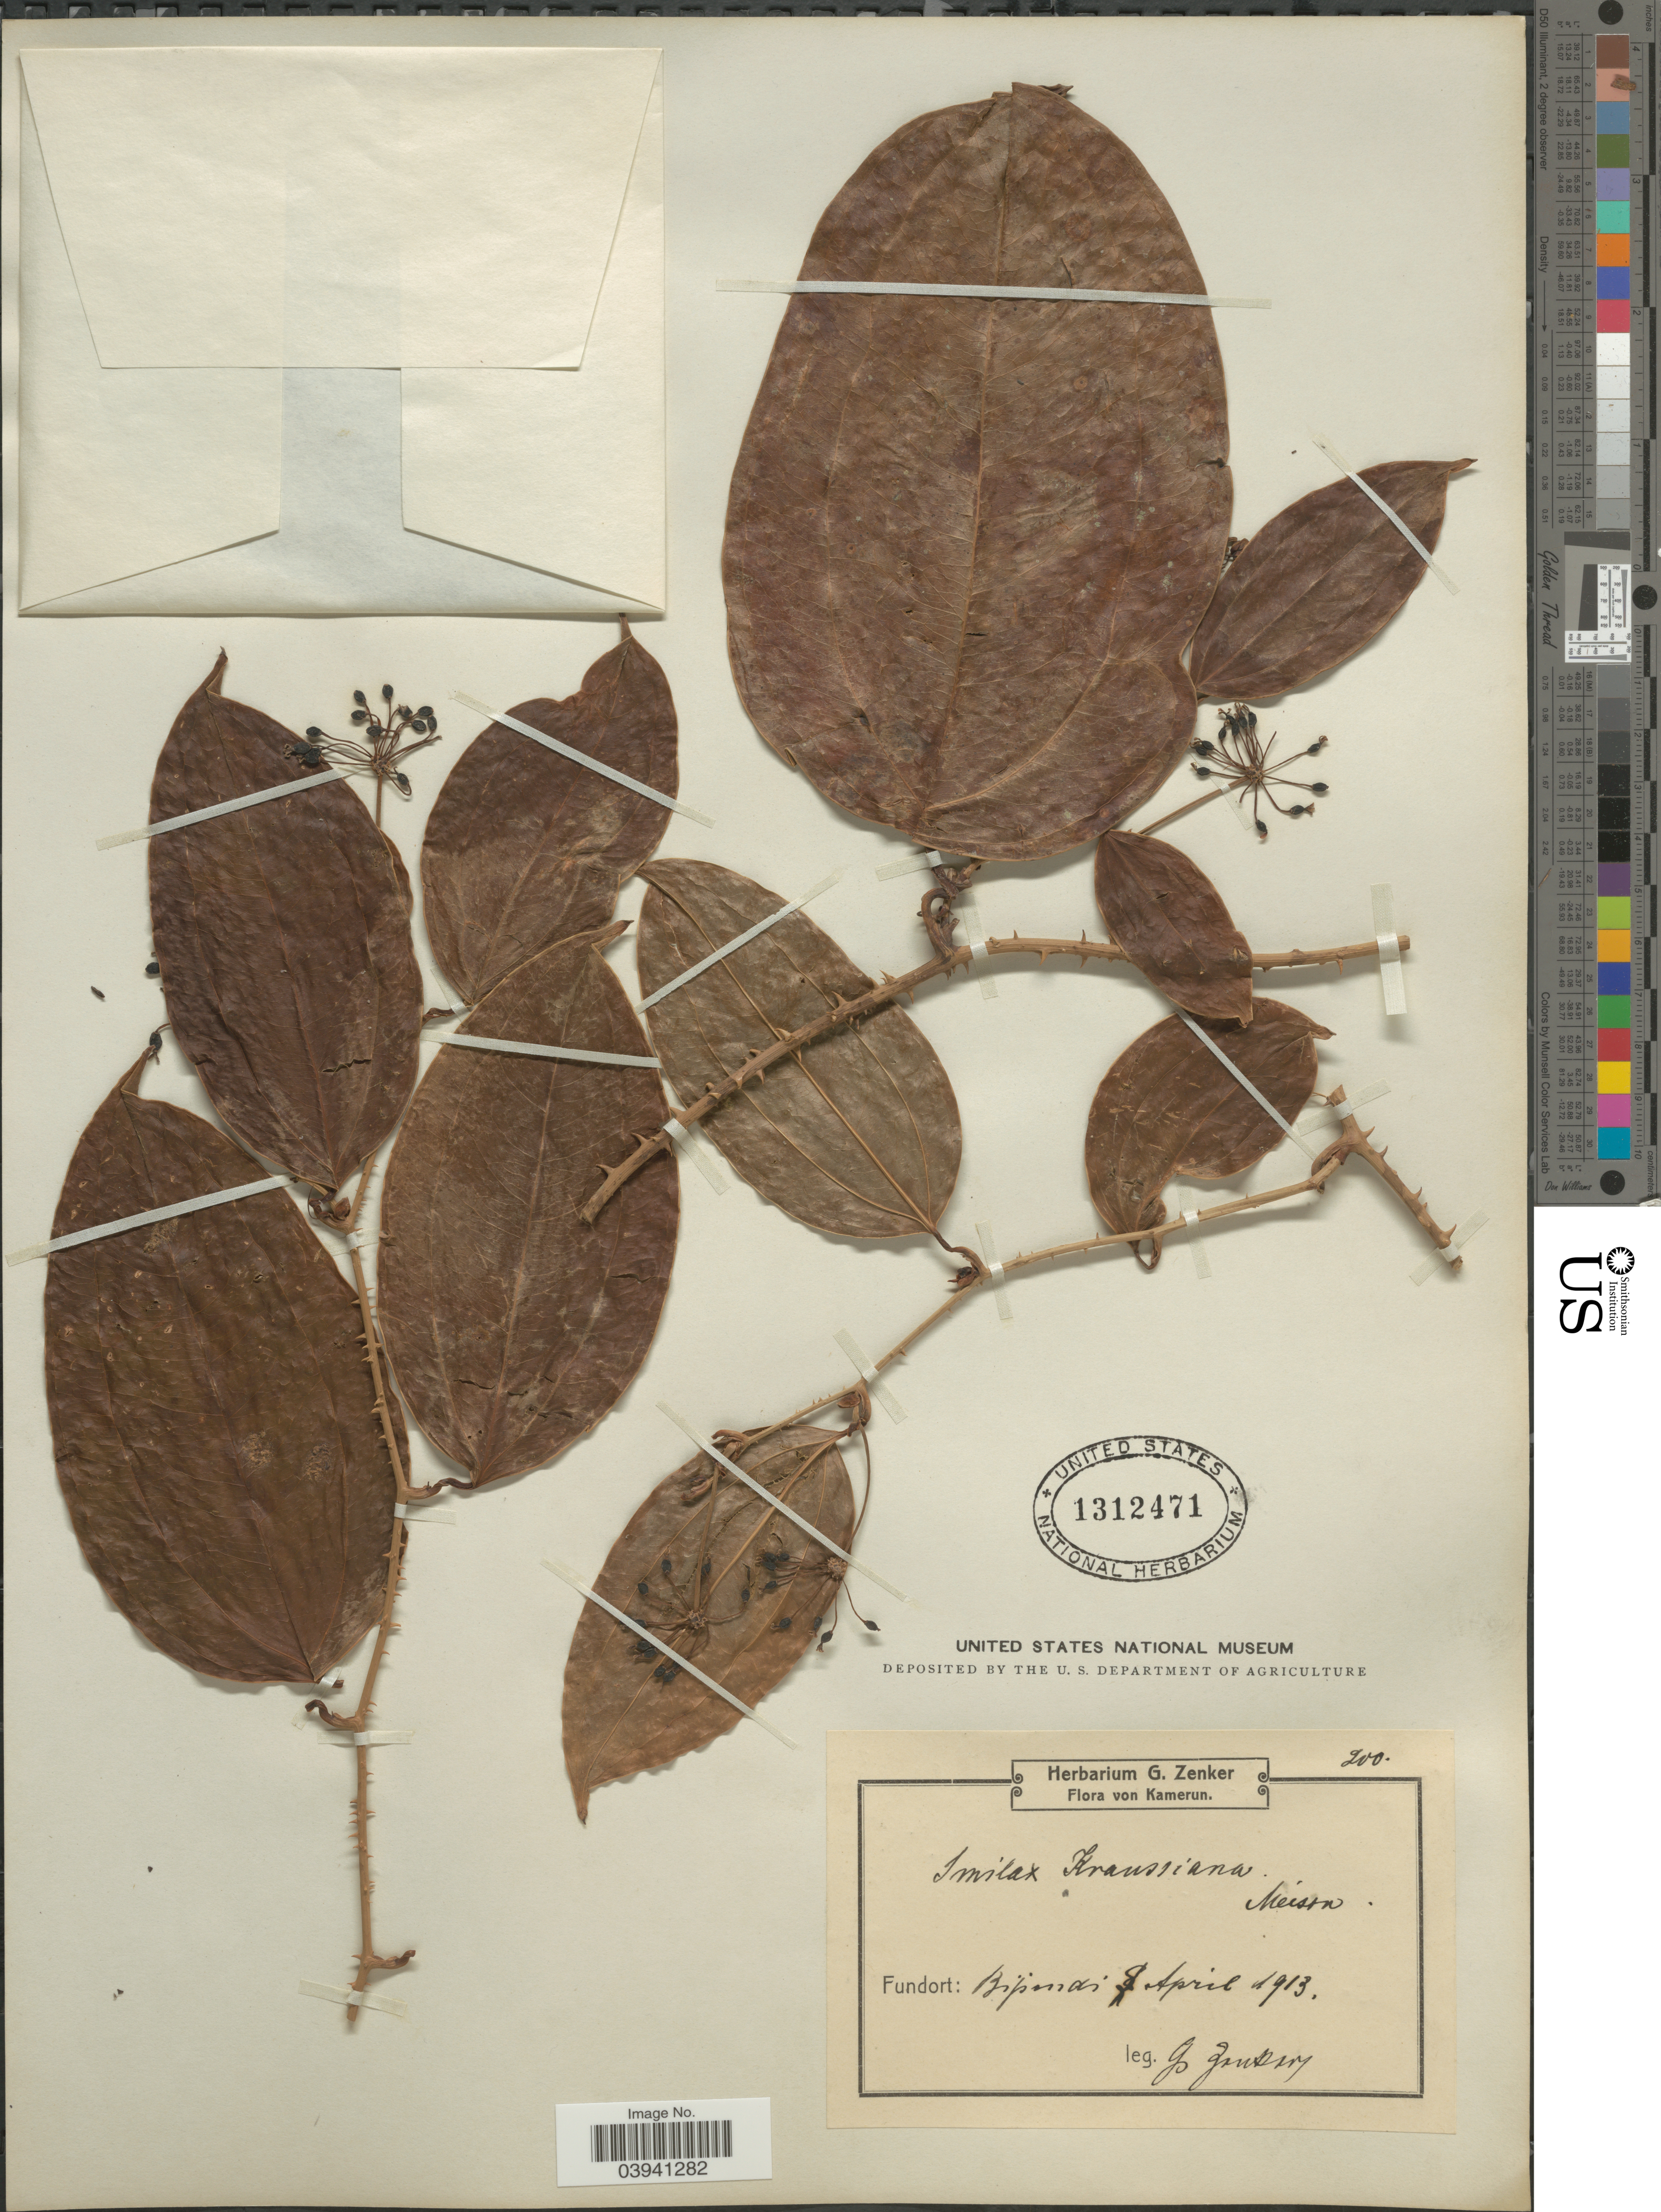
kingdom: Plantae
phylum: Tracheophyta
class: Liliopsida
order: Liliales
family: Smilacaceae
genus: Smilax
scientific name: Smilax kraussiana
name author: Meisn.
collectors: G. A. Zenker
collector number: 200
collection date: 1913-04-09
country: Cameroon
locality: Kamerun. Bipindi.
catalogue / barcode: US 1312471